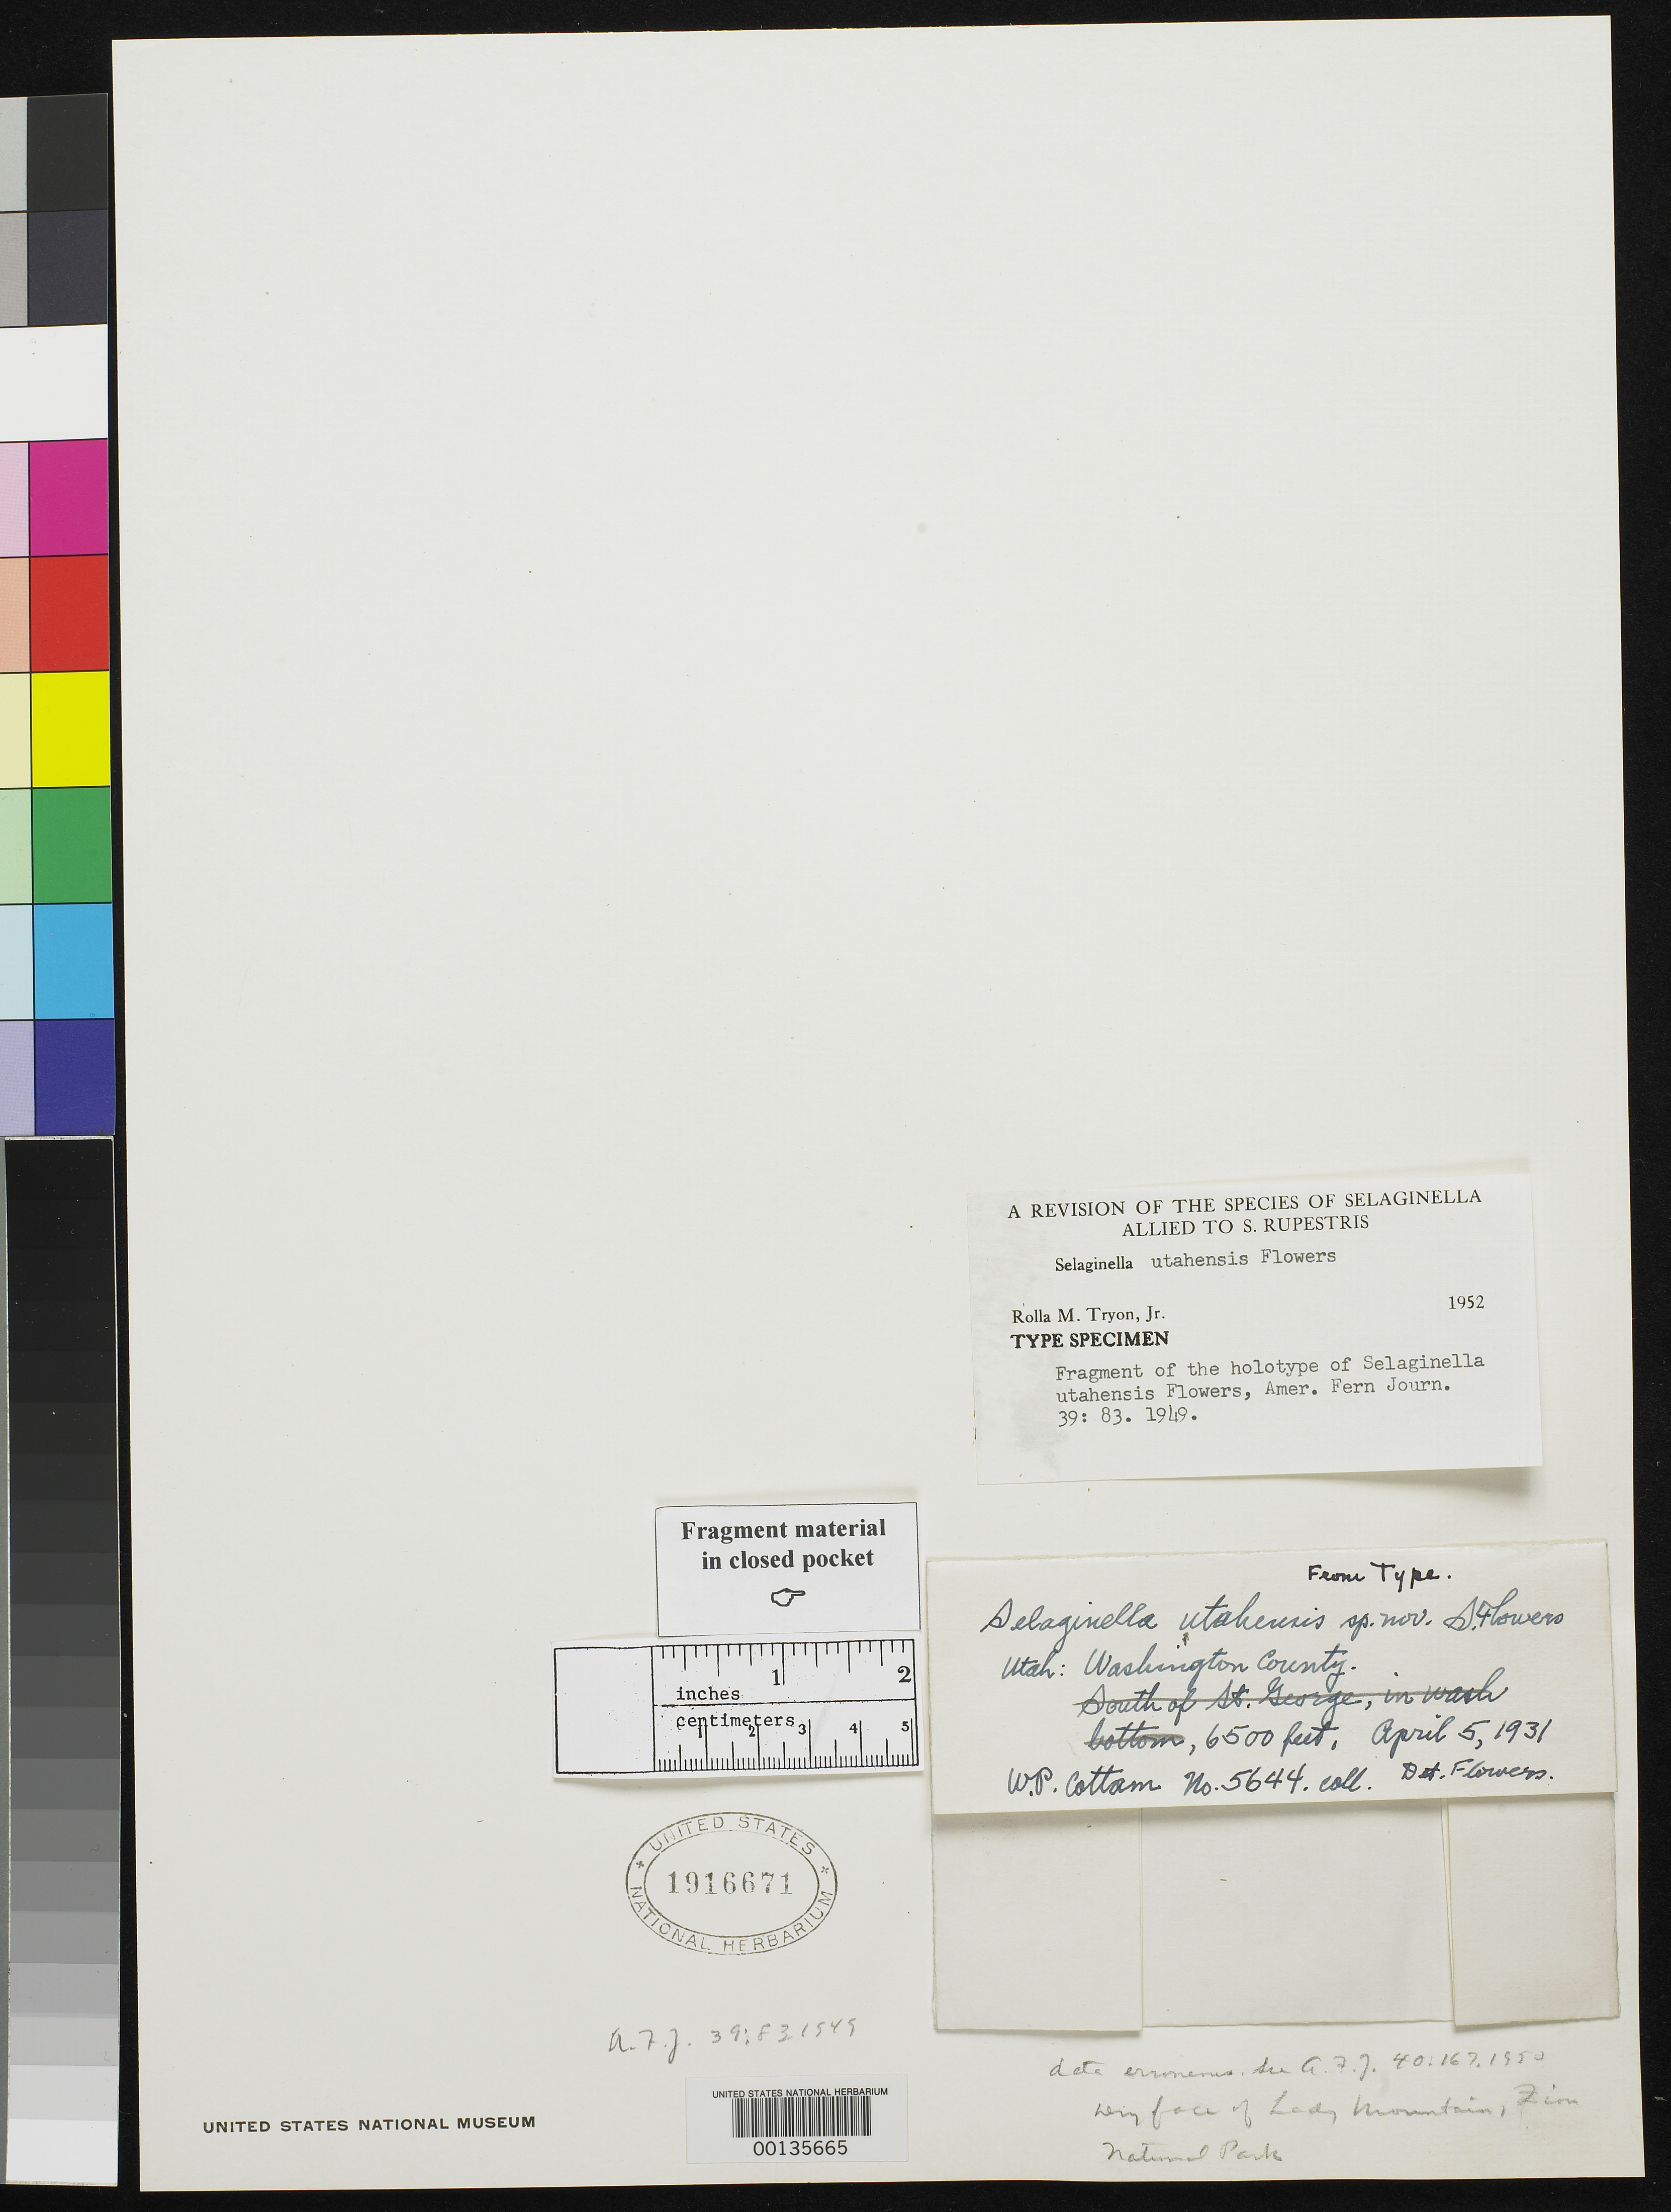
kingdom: Plantae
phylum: Tracheophyta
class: Lycopodiopsida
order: Selaginellales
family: Selaginellaceae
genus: Selaginella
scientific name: Selaginella utahensis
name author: Flowers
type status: Type Collection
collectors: W. Cottam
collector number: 5644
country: United States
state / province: Utah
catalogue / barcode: US 1916671